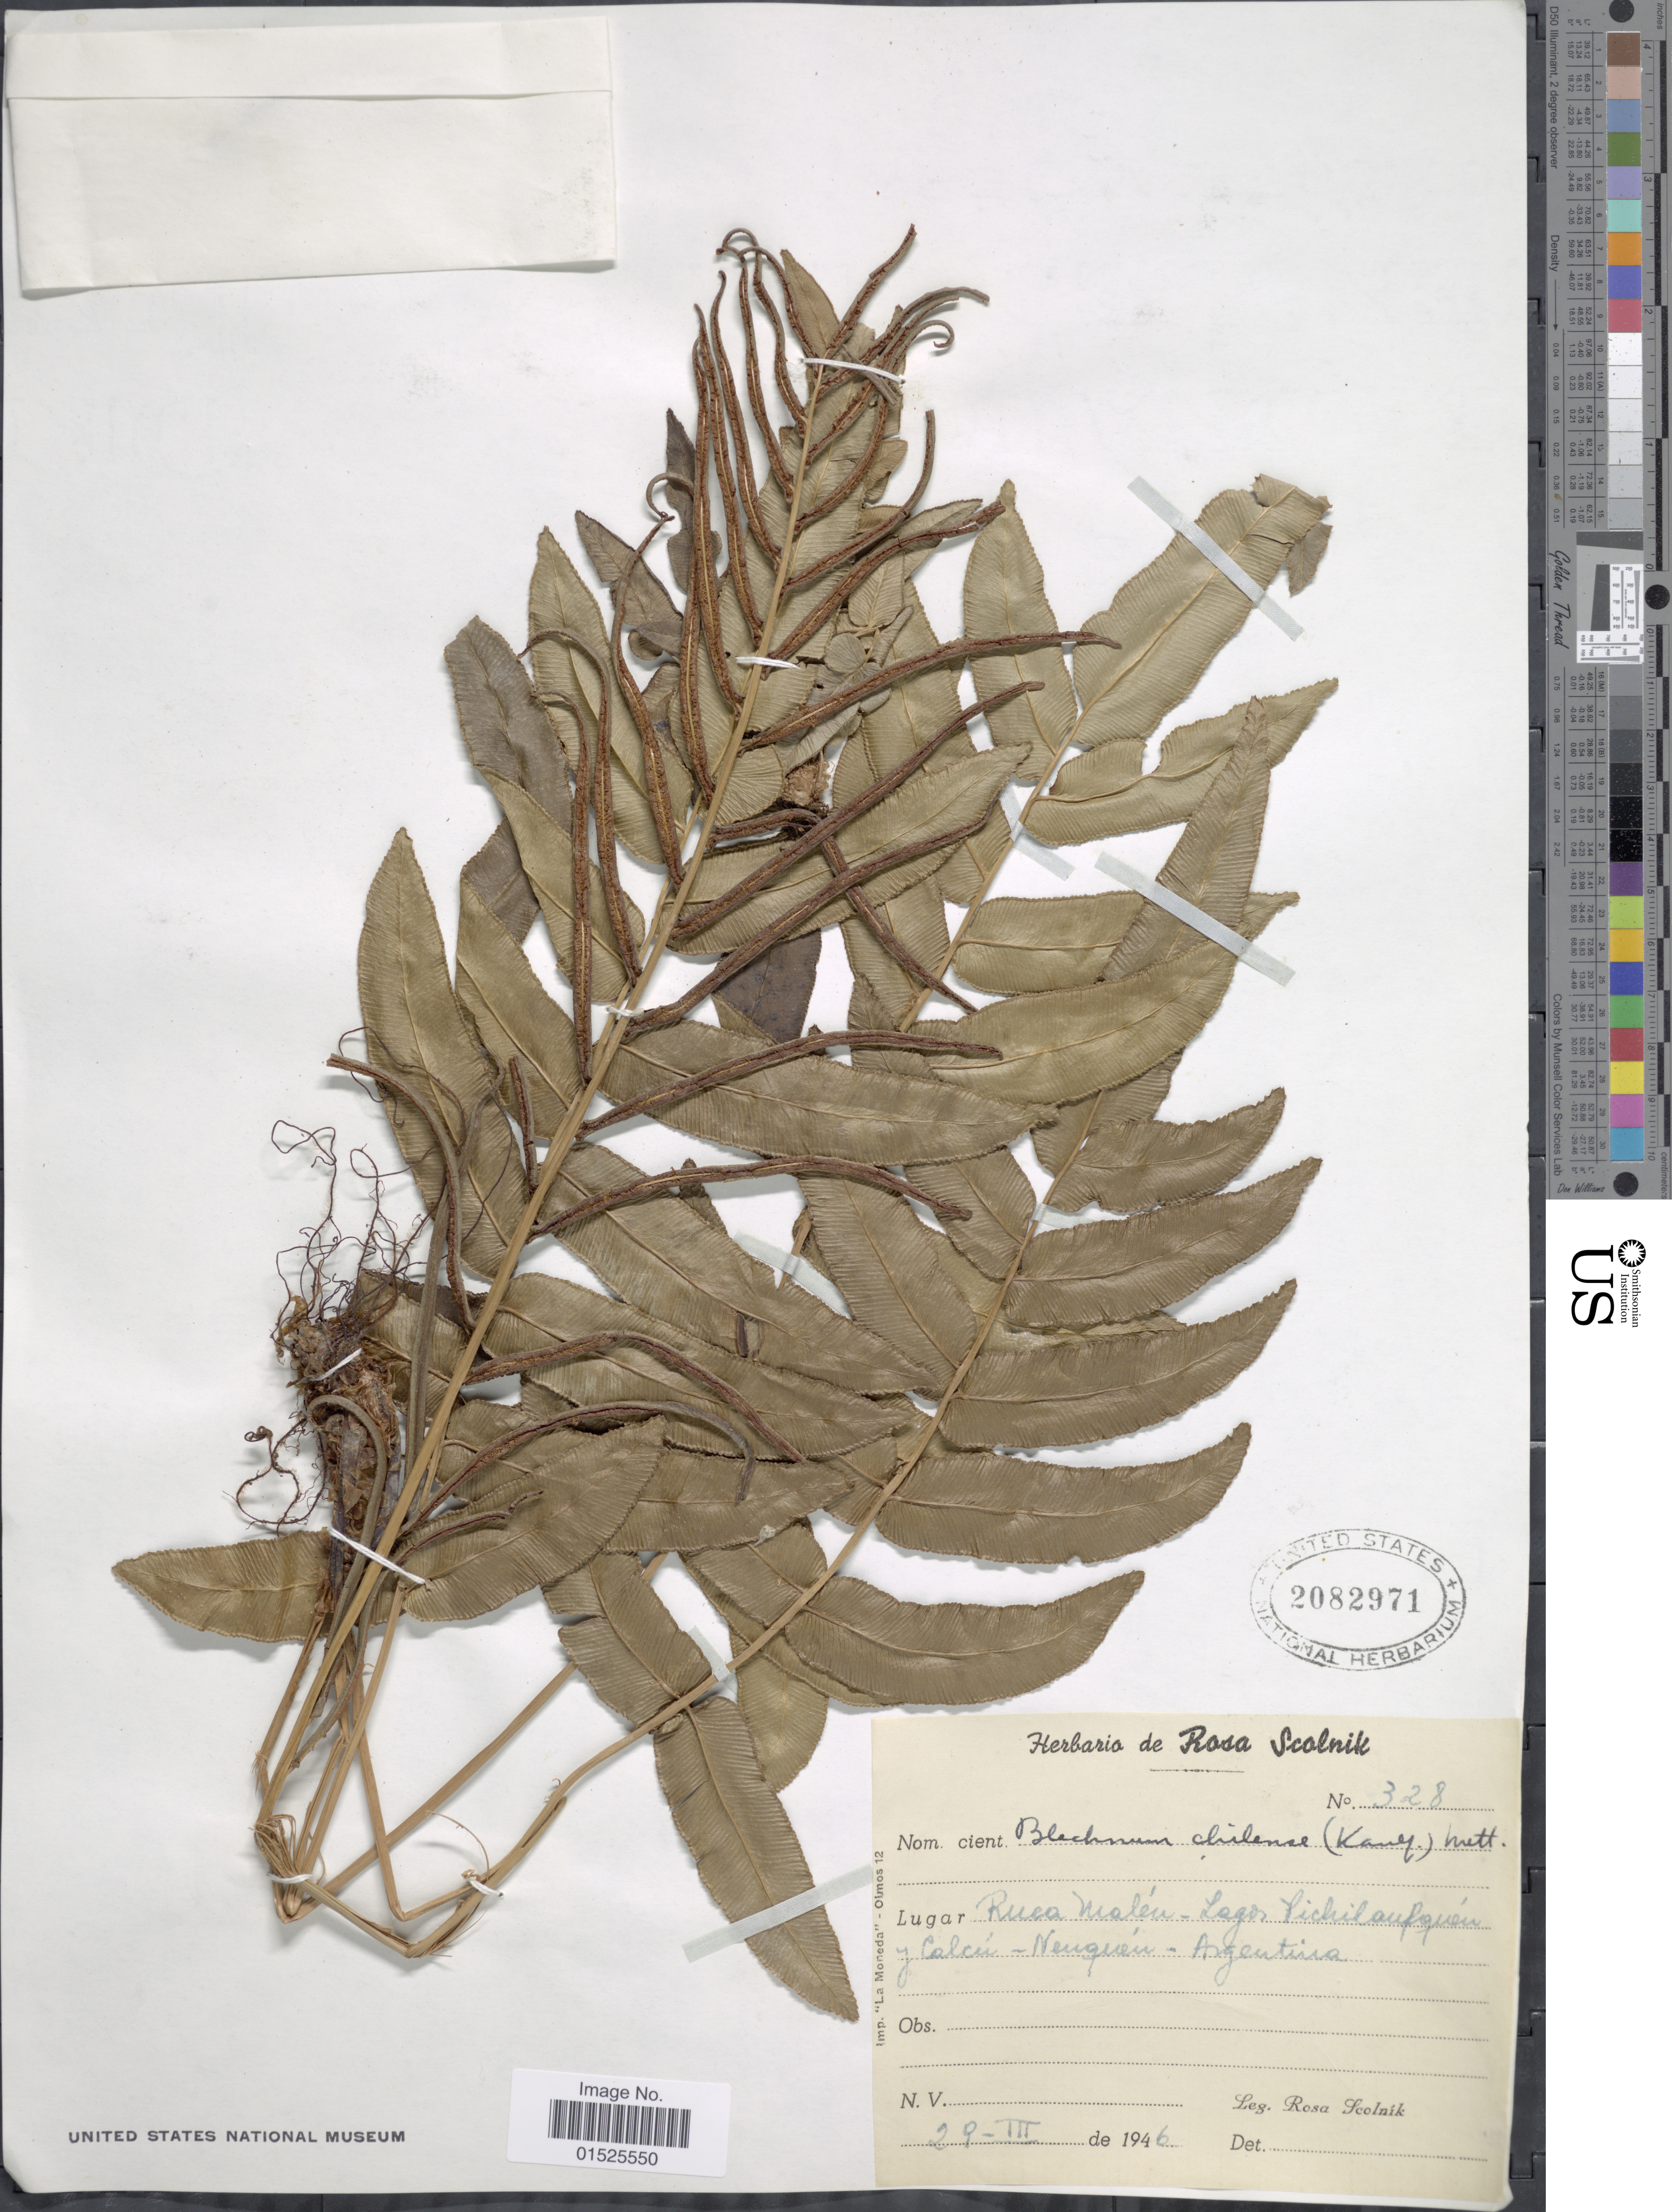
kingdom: Plantae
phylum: Tracheophyta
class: Polypodiopsida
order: Polypodiales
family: Blechnaceae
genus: Blechnum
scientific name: Blechnum chilense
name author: (Kaulf.) Mett.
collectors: R. Scolnik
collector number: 328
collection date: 1946-03-29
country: Argentina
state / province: Neuquen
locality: Ruca Malén - Lagos Pichilafquen y Calcú [interpreted]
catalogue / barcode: US 2082971